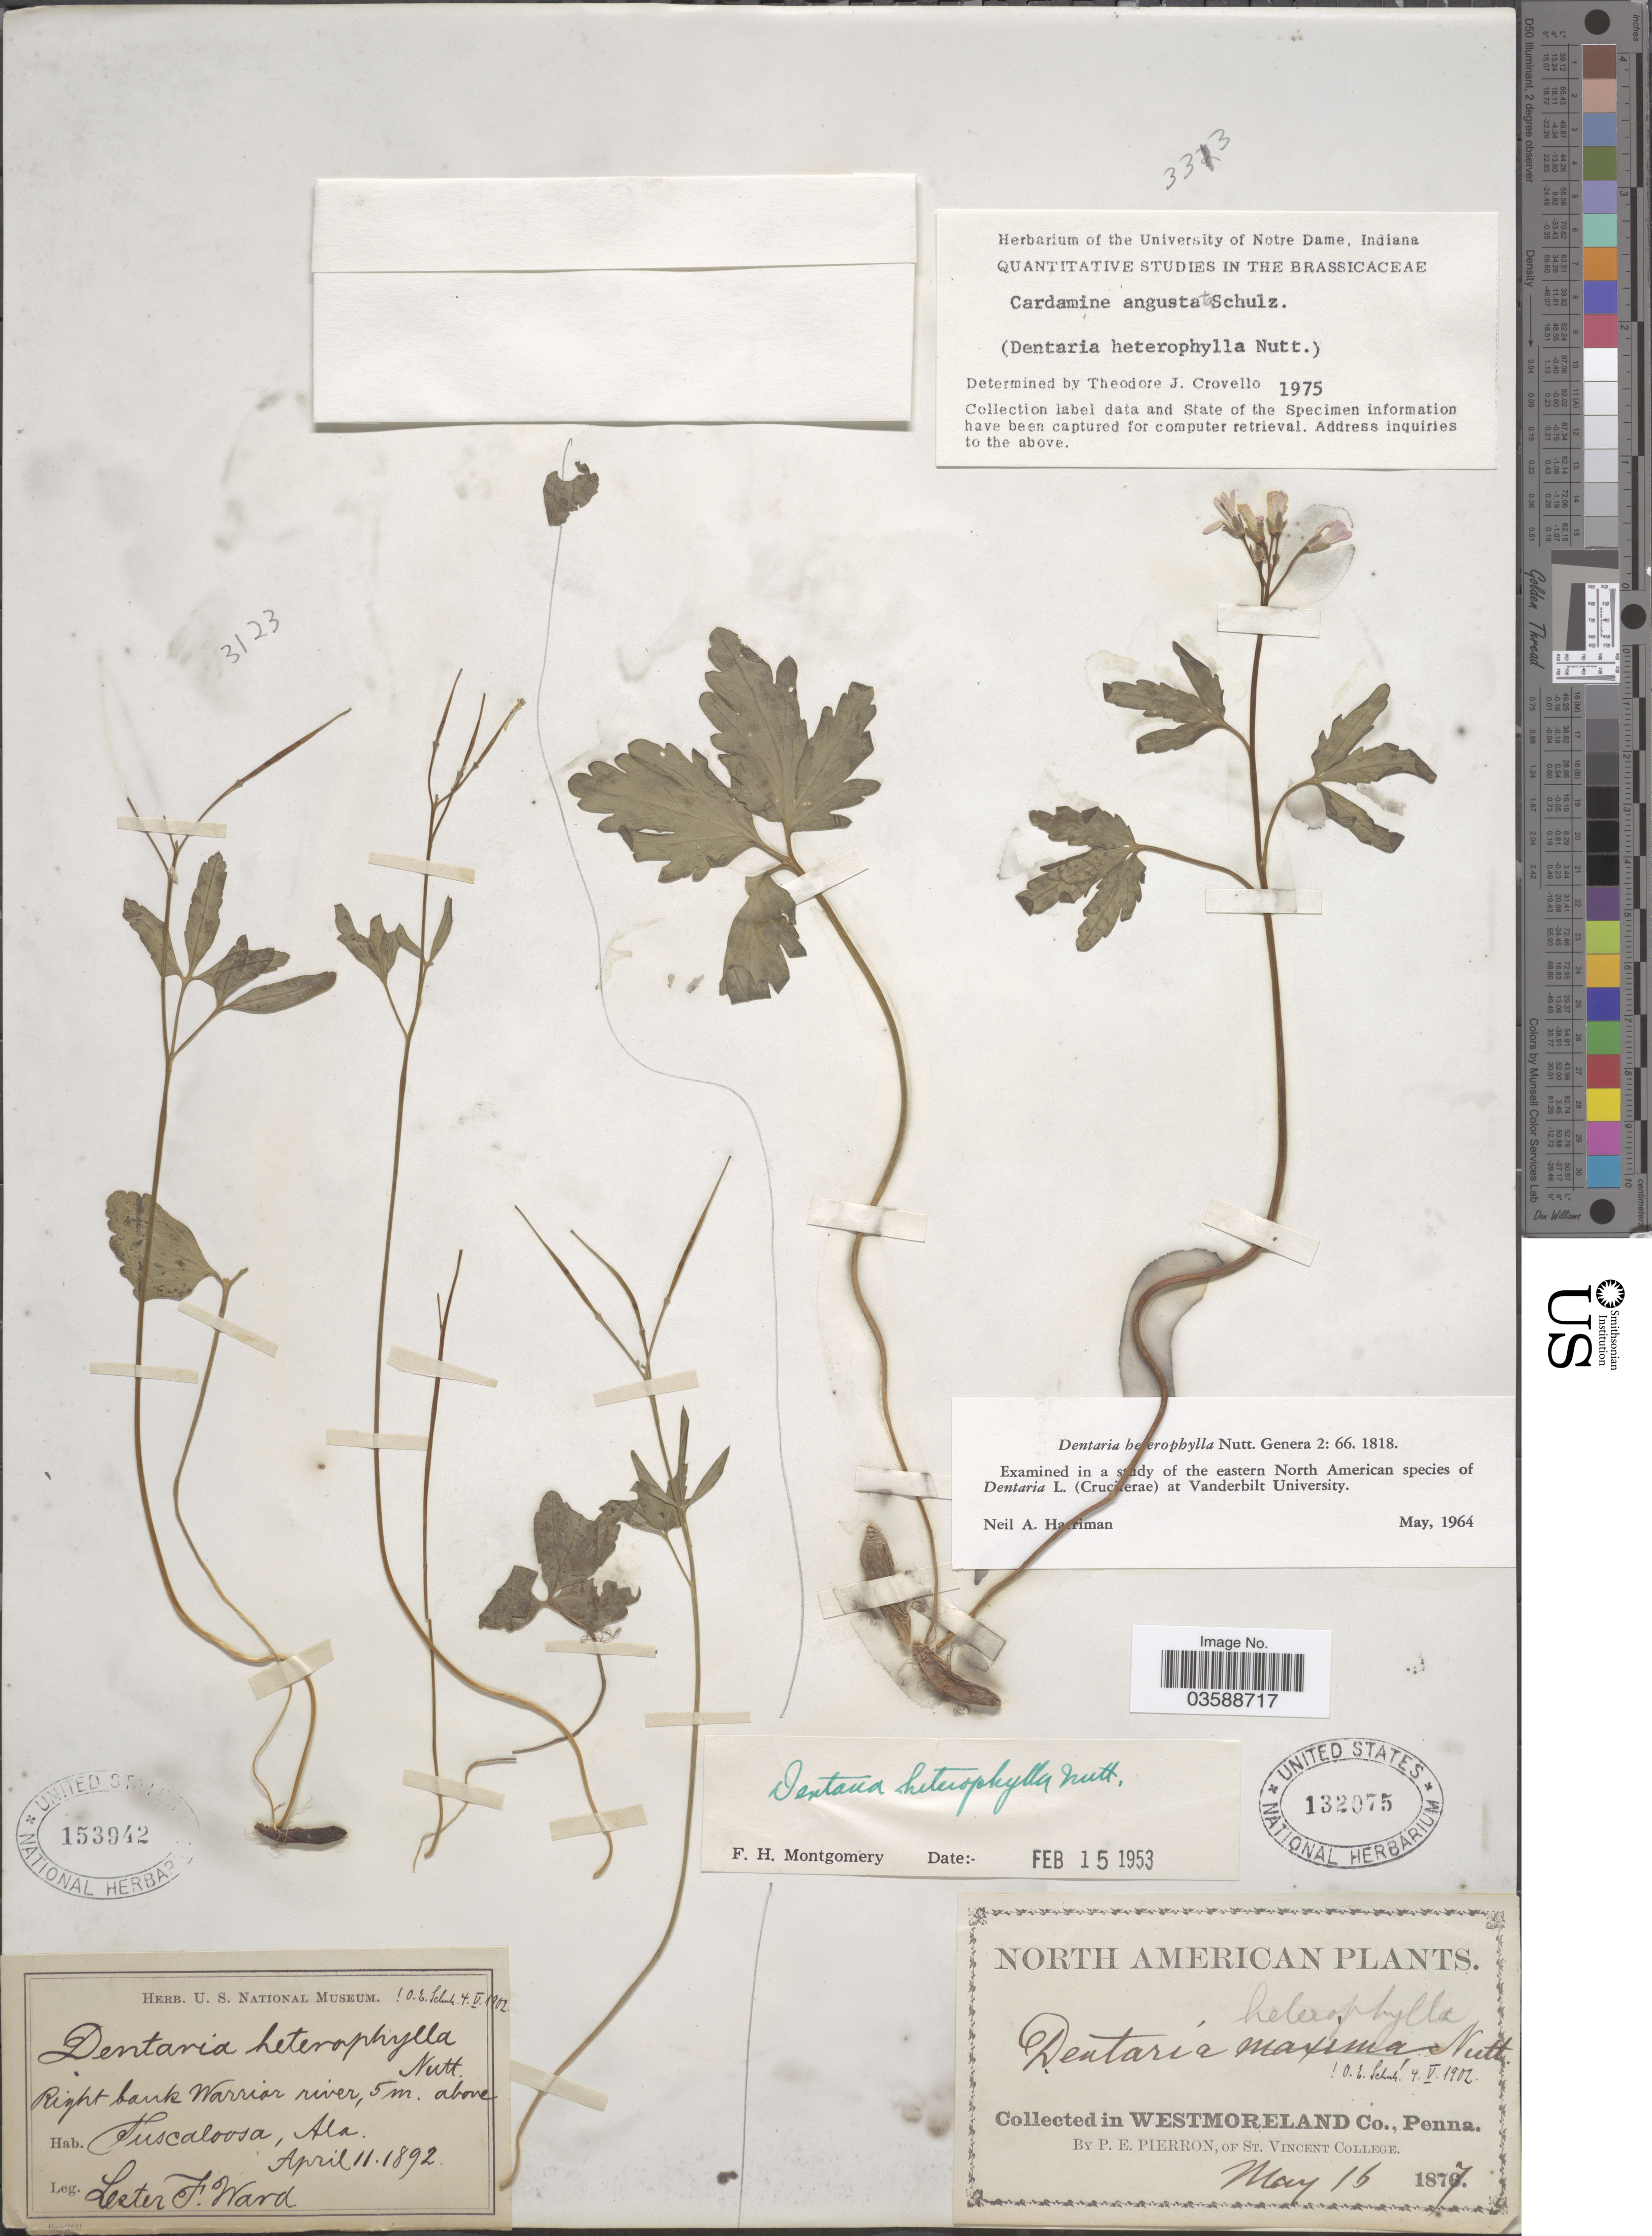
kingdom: Plantae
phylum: Tracheophyta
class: Magnoliopsida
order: Brassicales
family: Brassicaceae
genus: Cardamine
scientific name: Cardamine angustata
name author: O.E. Schulz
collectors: L. F. Ward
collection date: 1892-04-11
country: United States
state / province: Alabama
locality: Right bank Warriot river, 5 m. above Tuscaloosa.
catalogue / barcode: US 153942